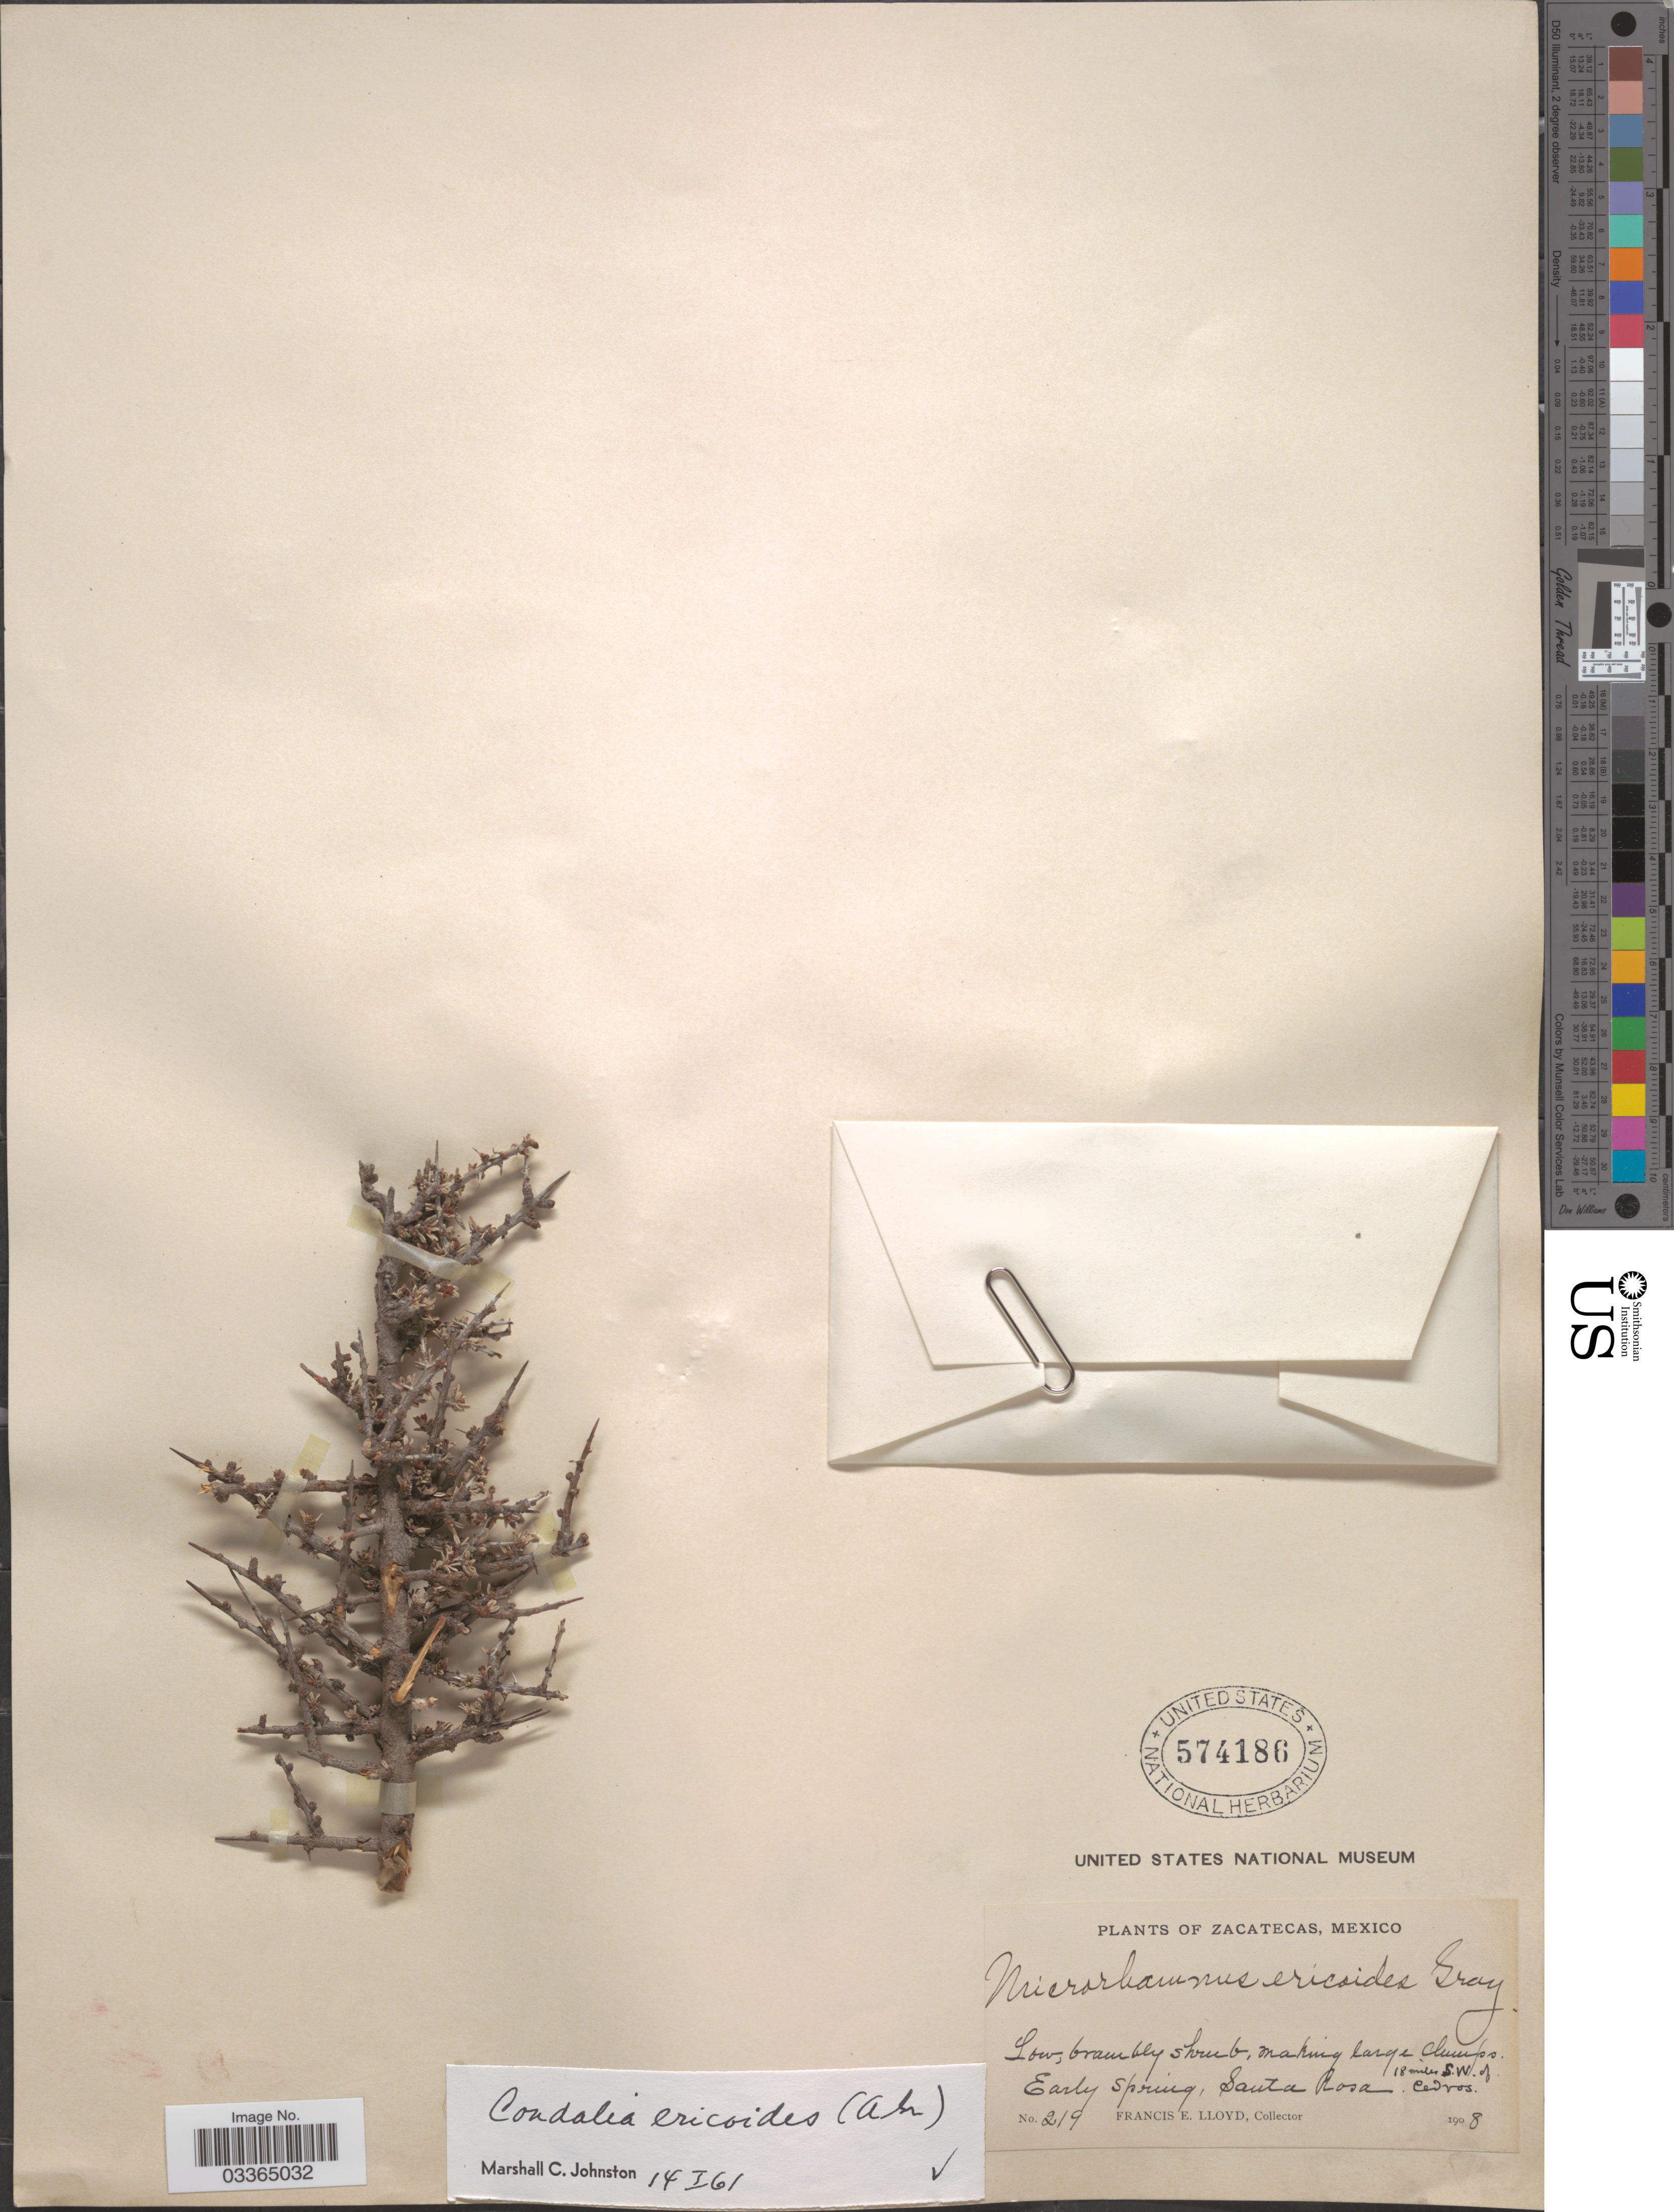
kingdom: Plantae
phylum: Tracheophyta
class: Magnoliopsida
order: Rosales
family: Rhamnaceae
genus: Condalia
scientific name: Condalia ericoides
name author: (A. Gray) M.C. Johnst.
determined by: Johnston, M. C.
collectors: Lloyd, C. E.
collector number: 219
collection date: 1908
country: Mexico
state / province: Zacatecas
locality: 18 miles S.W. of Early Spring, Santa Rosa.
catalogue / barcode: US 574186